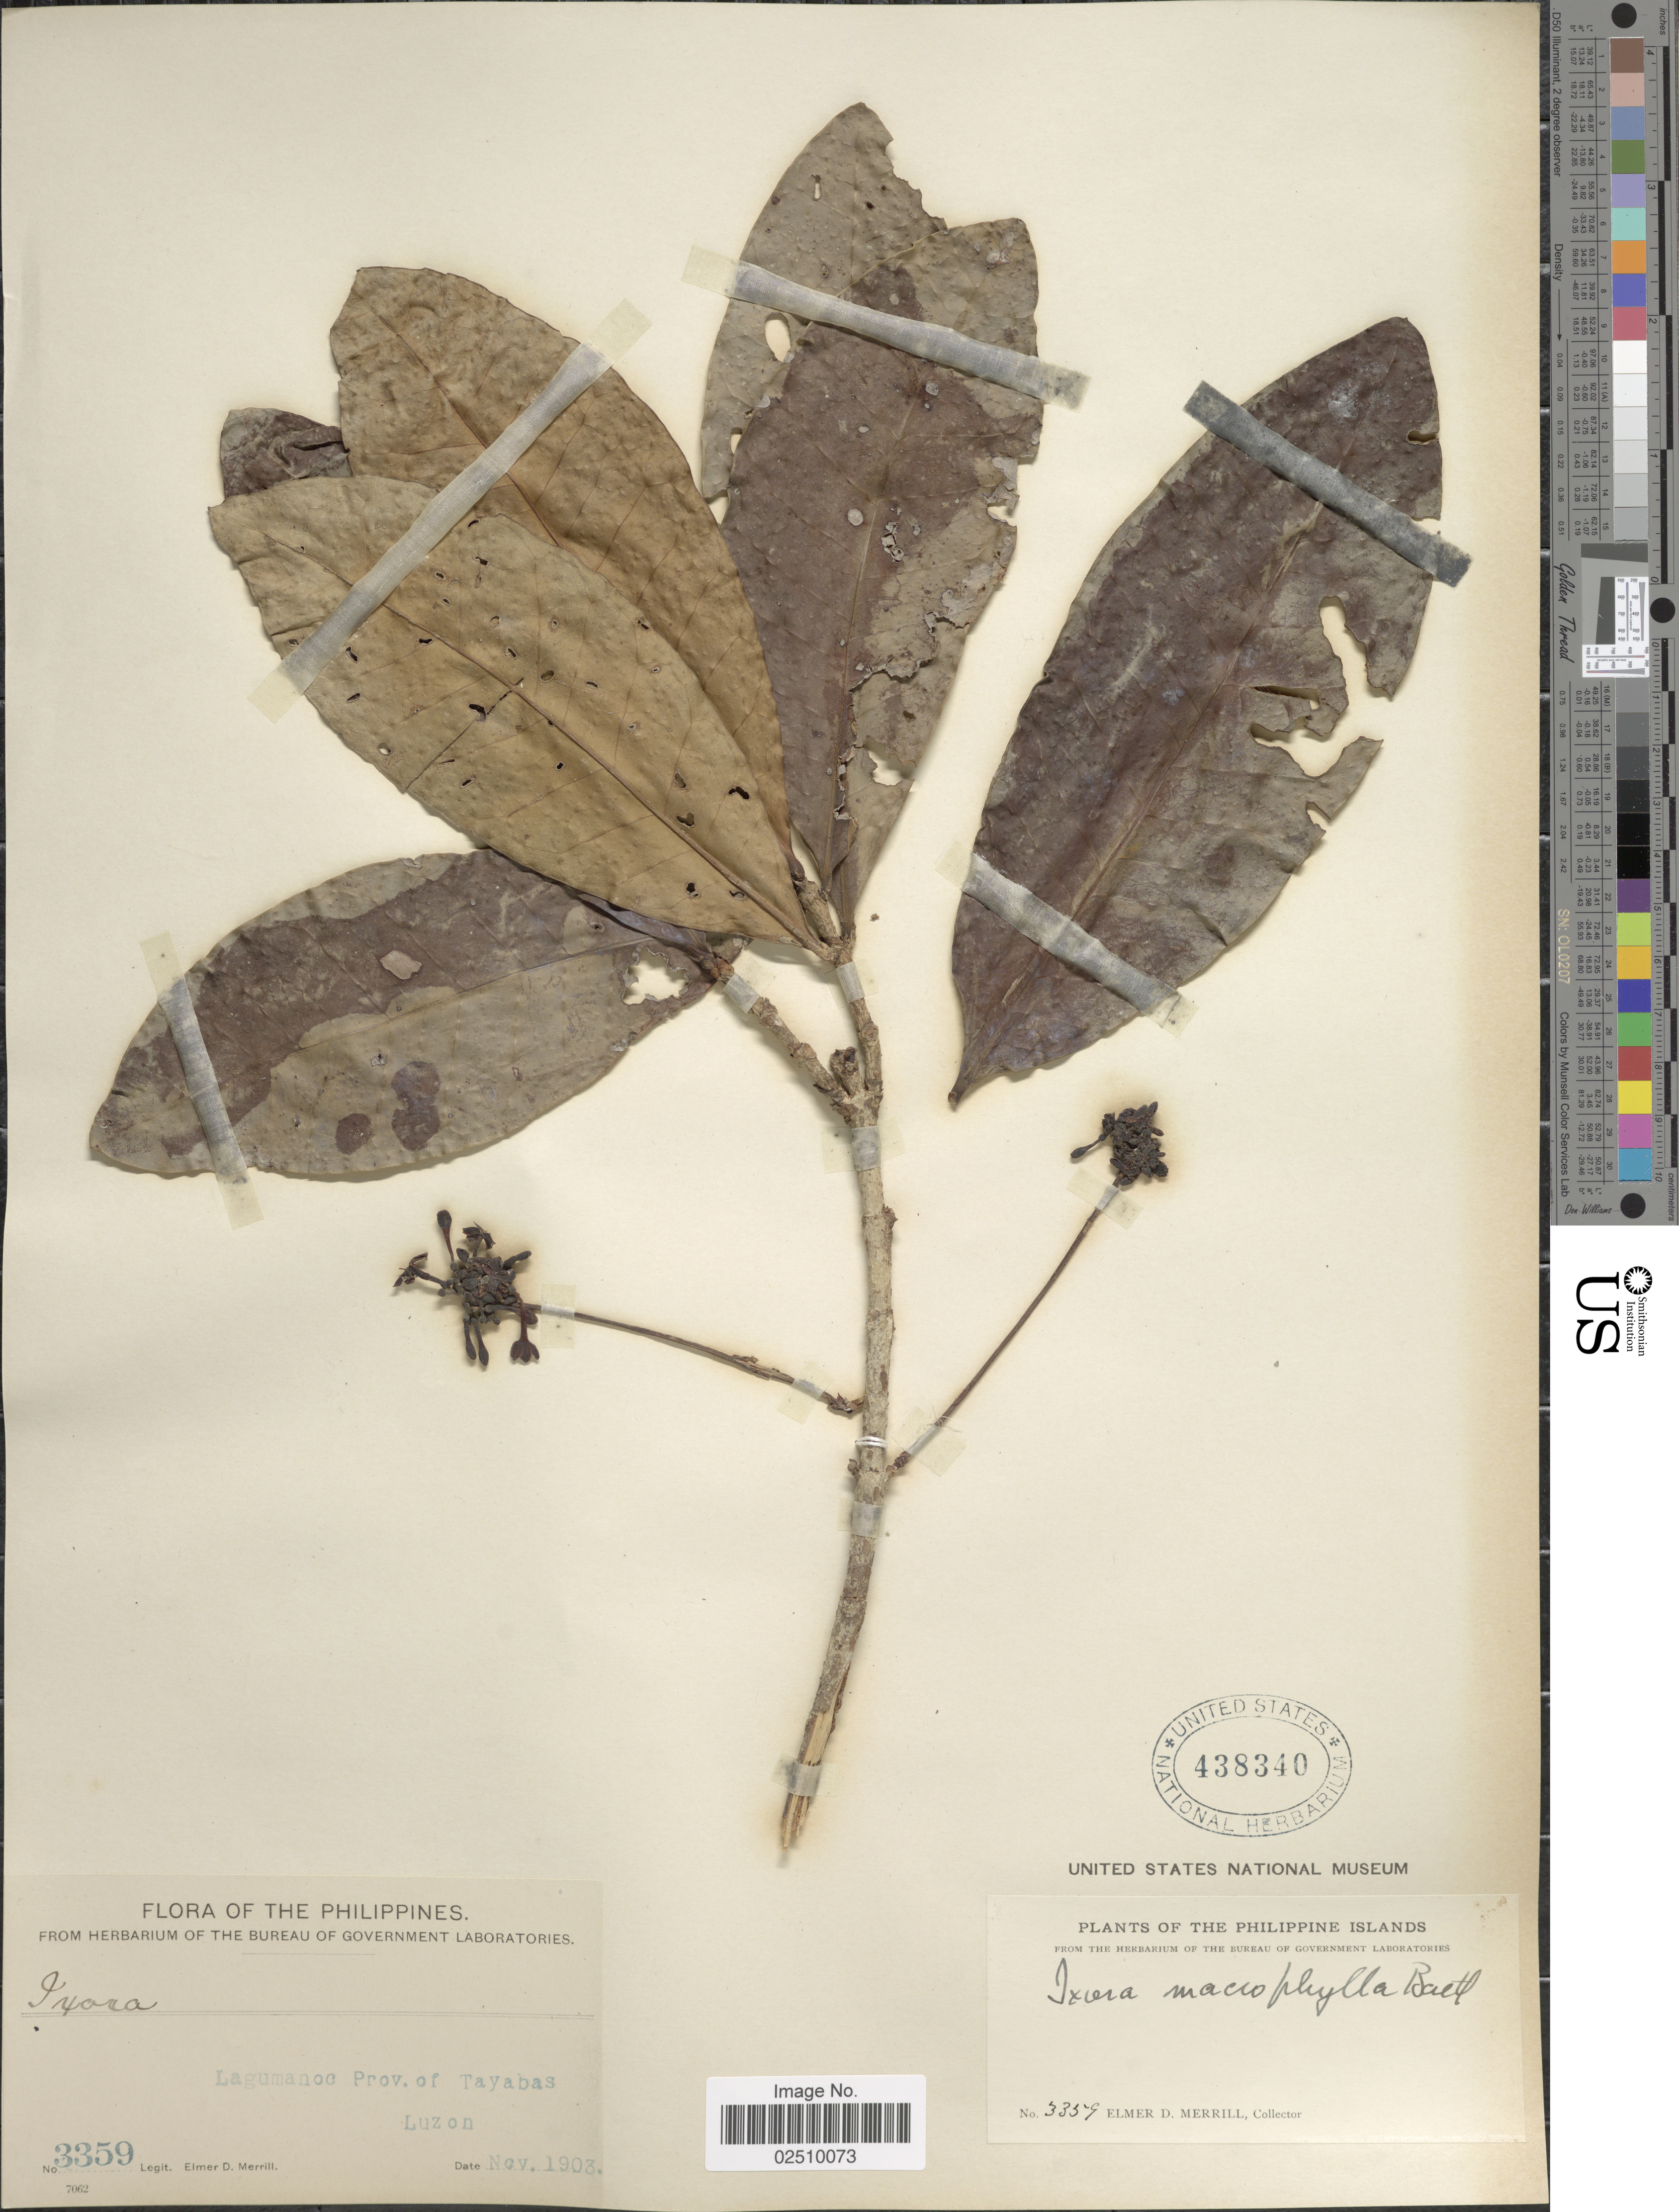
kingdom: Plantae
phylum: Tracheophyta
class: Magnoliopsida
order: Gentianales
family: Rubiaceae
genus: Ixora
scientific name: Ixora macrophylla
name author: Bartl. ex DC.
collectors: E. D. Merrill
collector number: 3359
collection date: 1903-11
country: Philippines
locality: Lagumanoc Prov. of Tayabas, Luzon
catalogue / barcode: US 438340